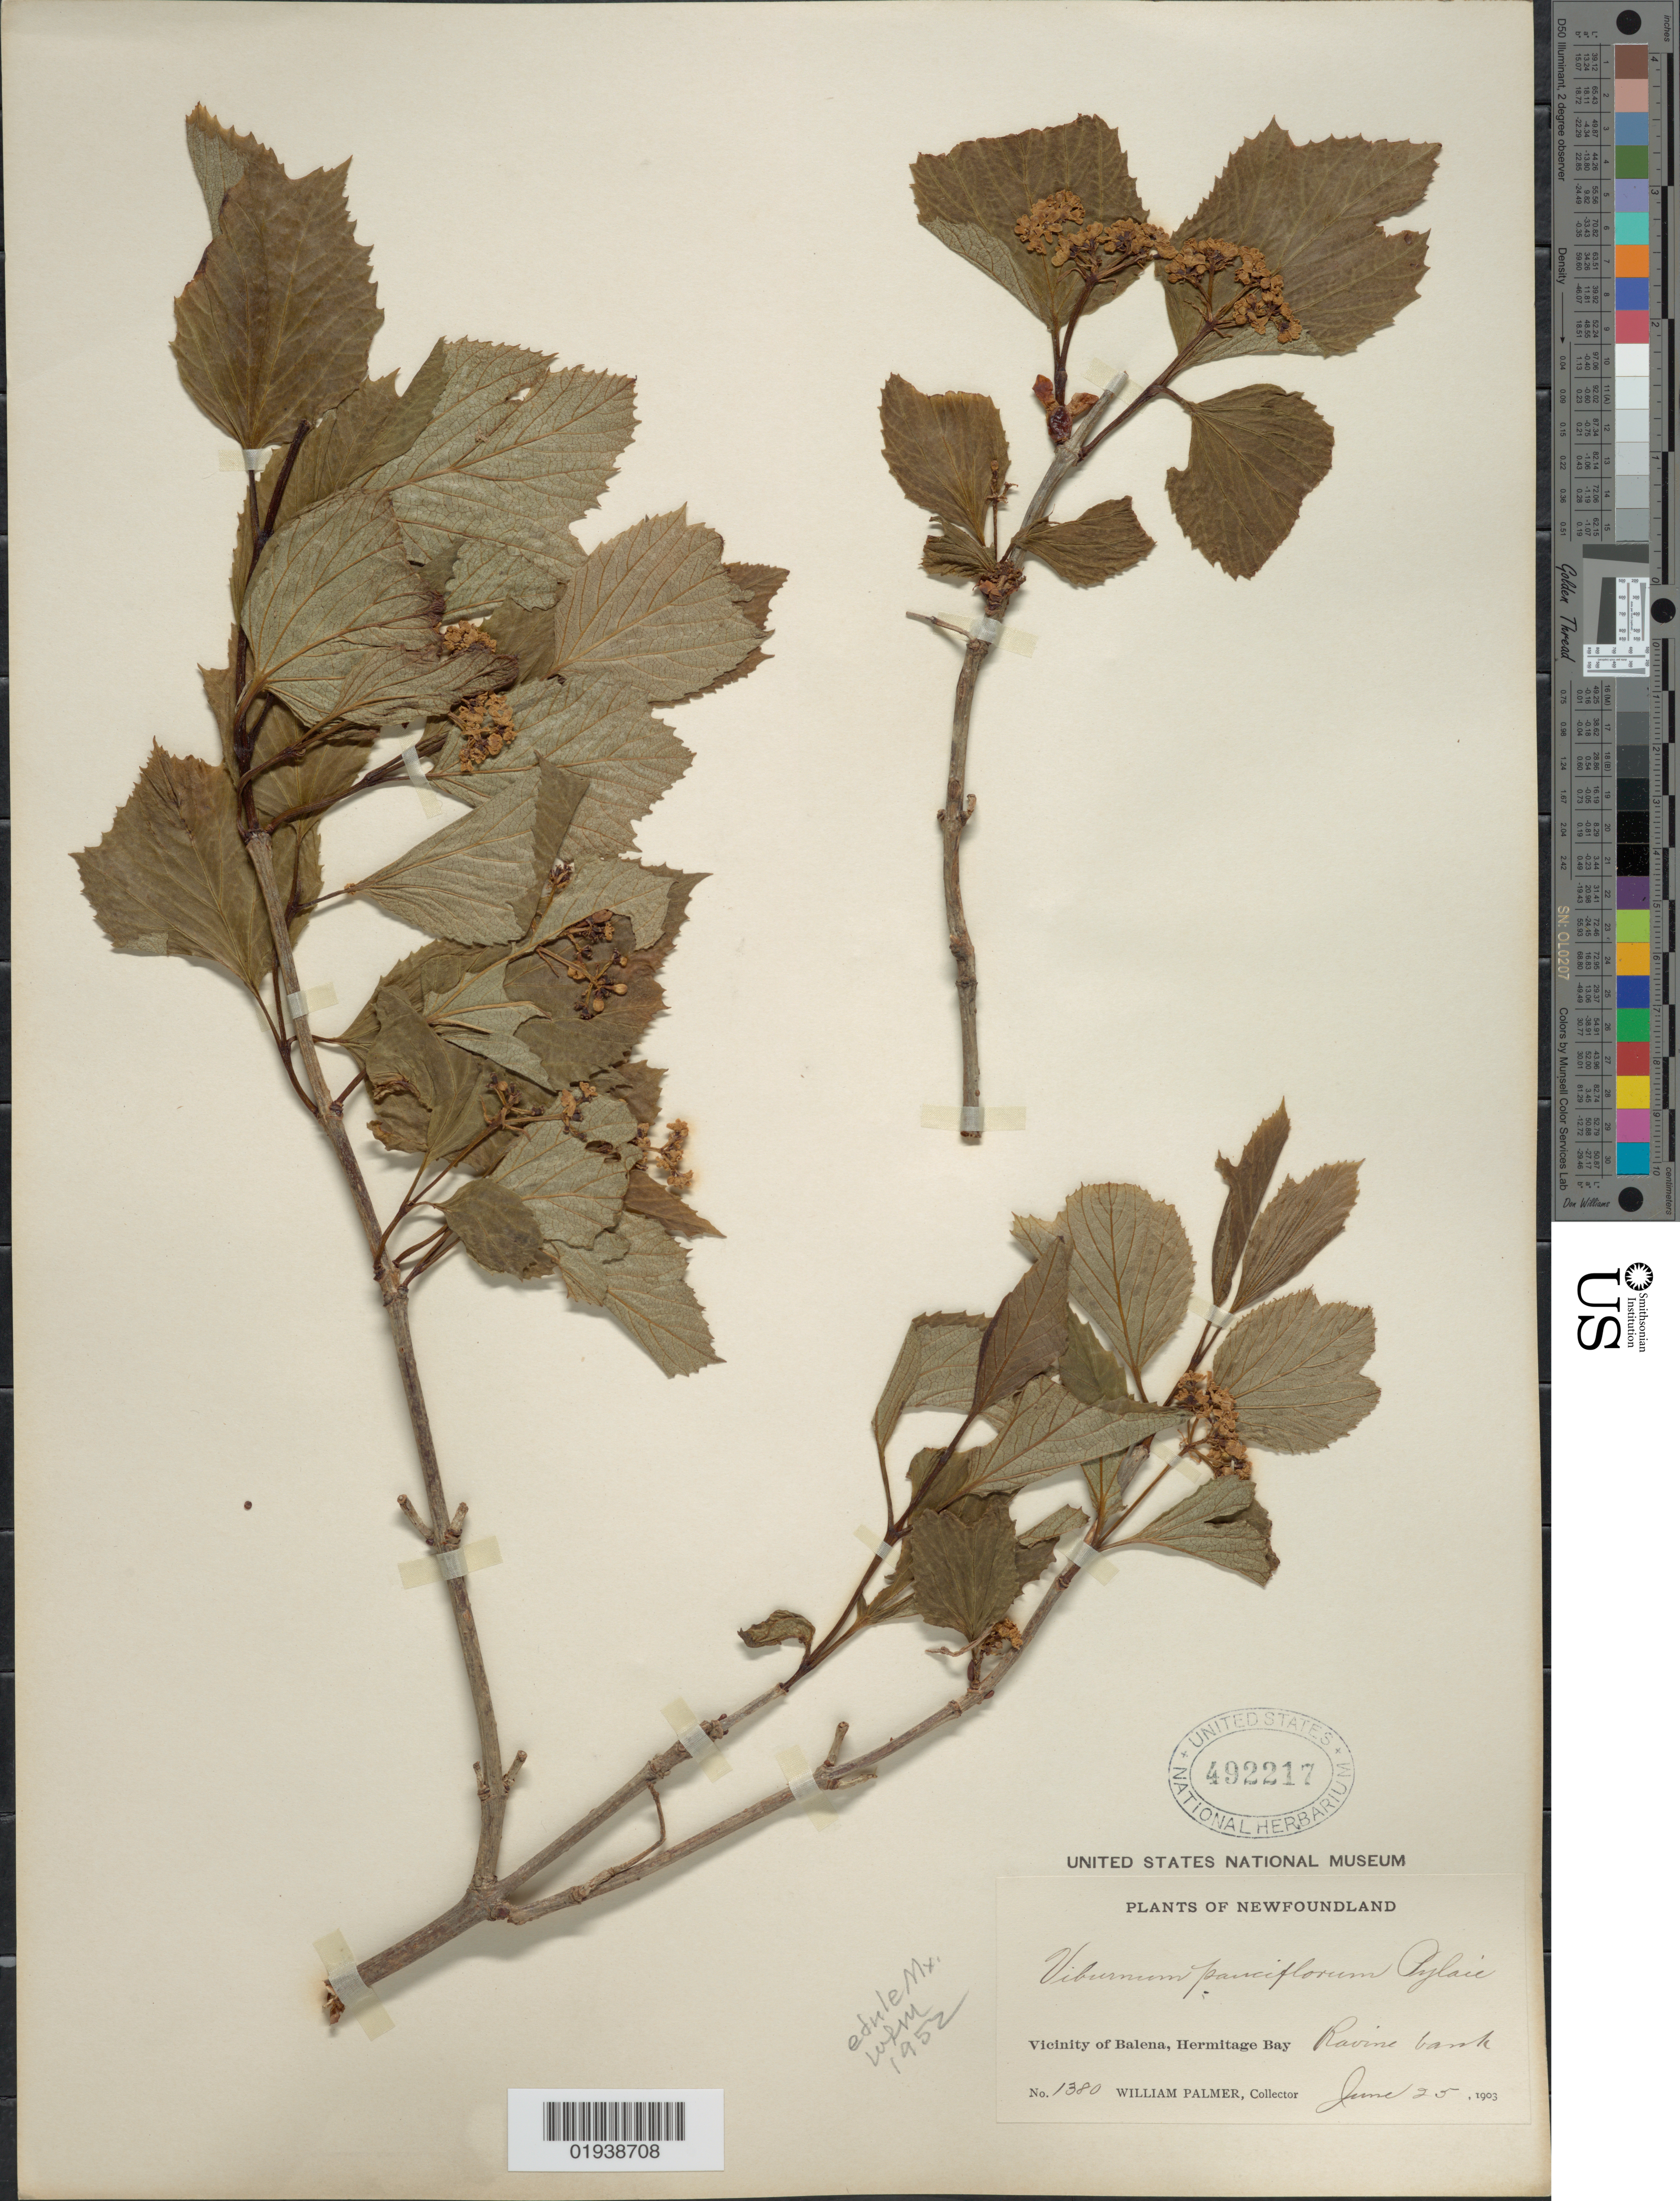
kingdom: Plantae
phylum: Tracheophyta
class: Magnoliopsida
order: Dipsacales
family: Viburnaceae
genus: Viburnum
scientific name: Viburnum edule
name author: (Michx.) Raf.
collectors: W. Palmer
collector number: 1380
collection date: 1903-06-25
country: Canada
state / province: Newfoundland and Labrador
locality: Vicinity of Balena, Hermitage Bay. Ravine bank.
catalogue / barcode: US 492217